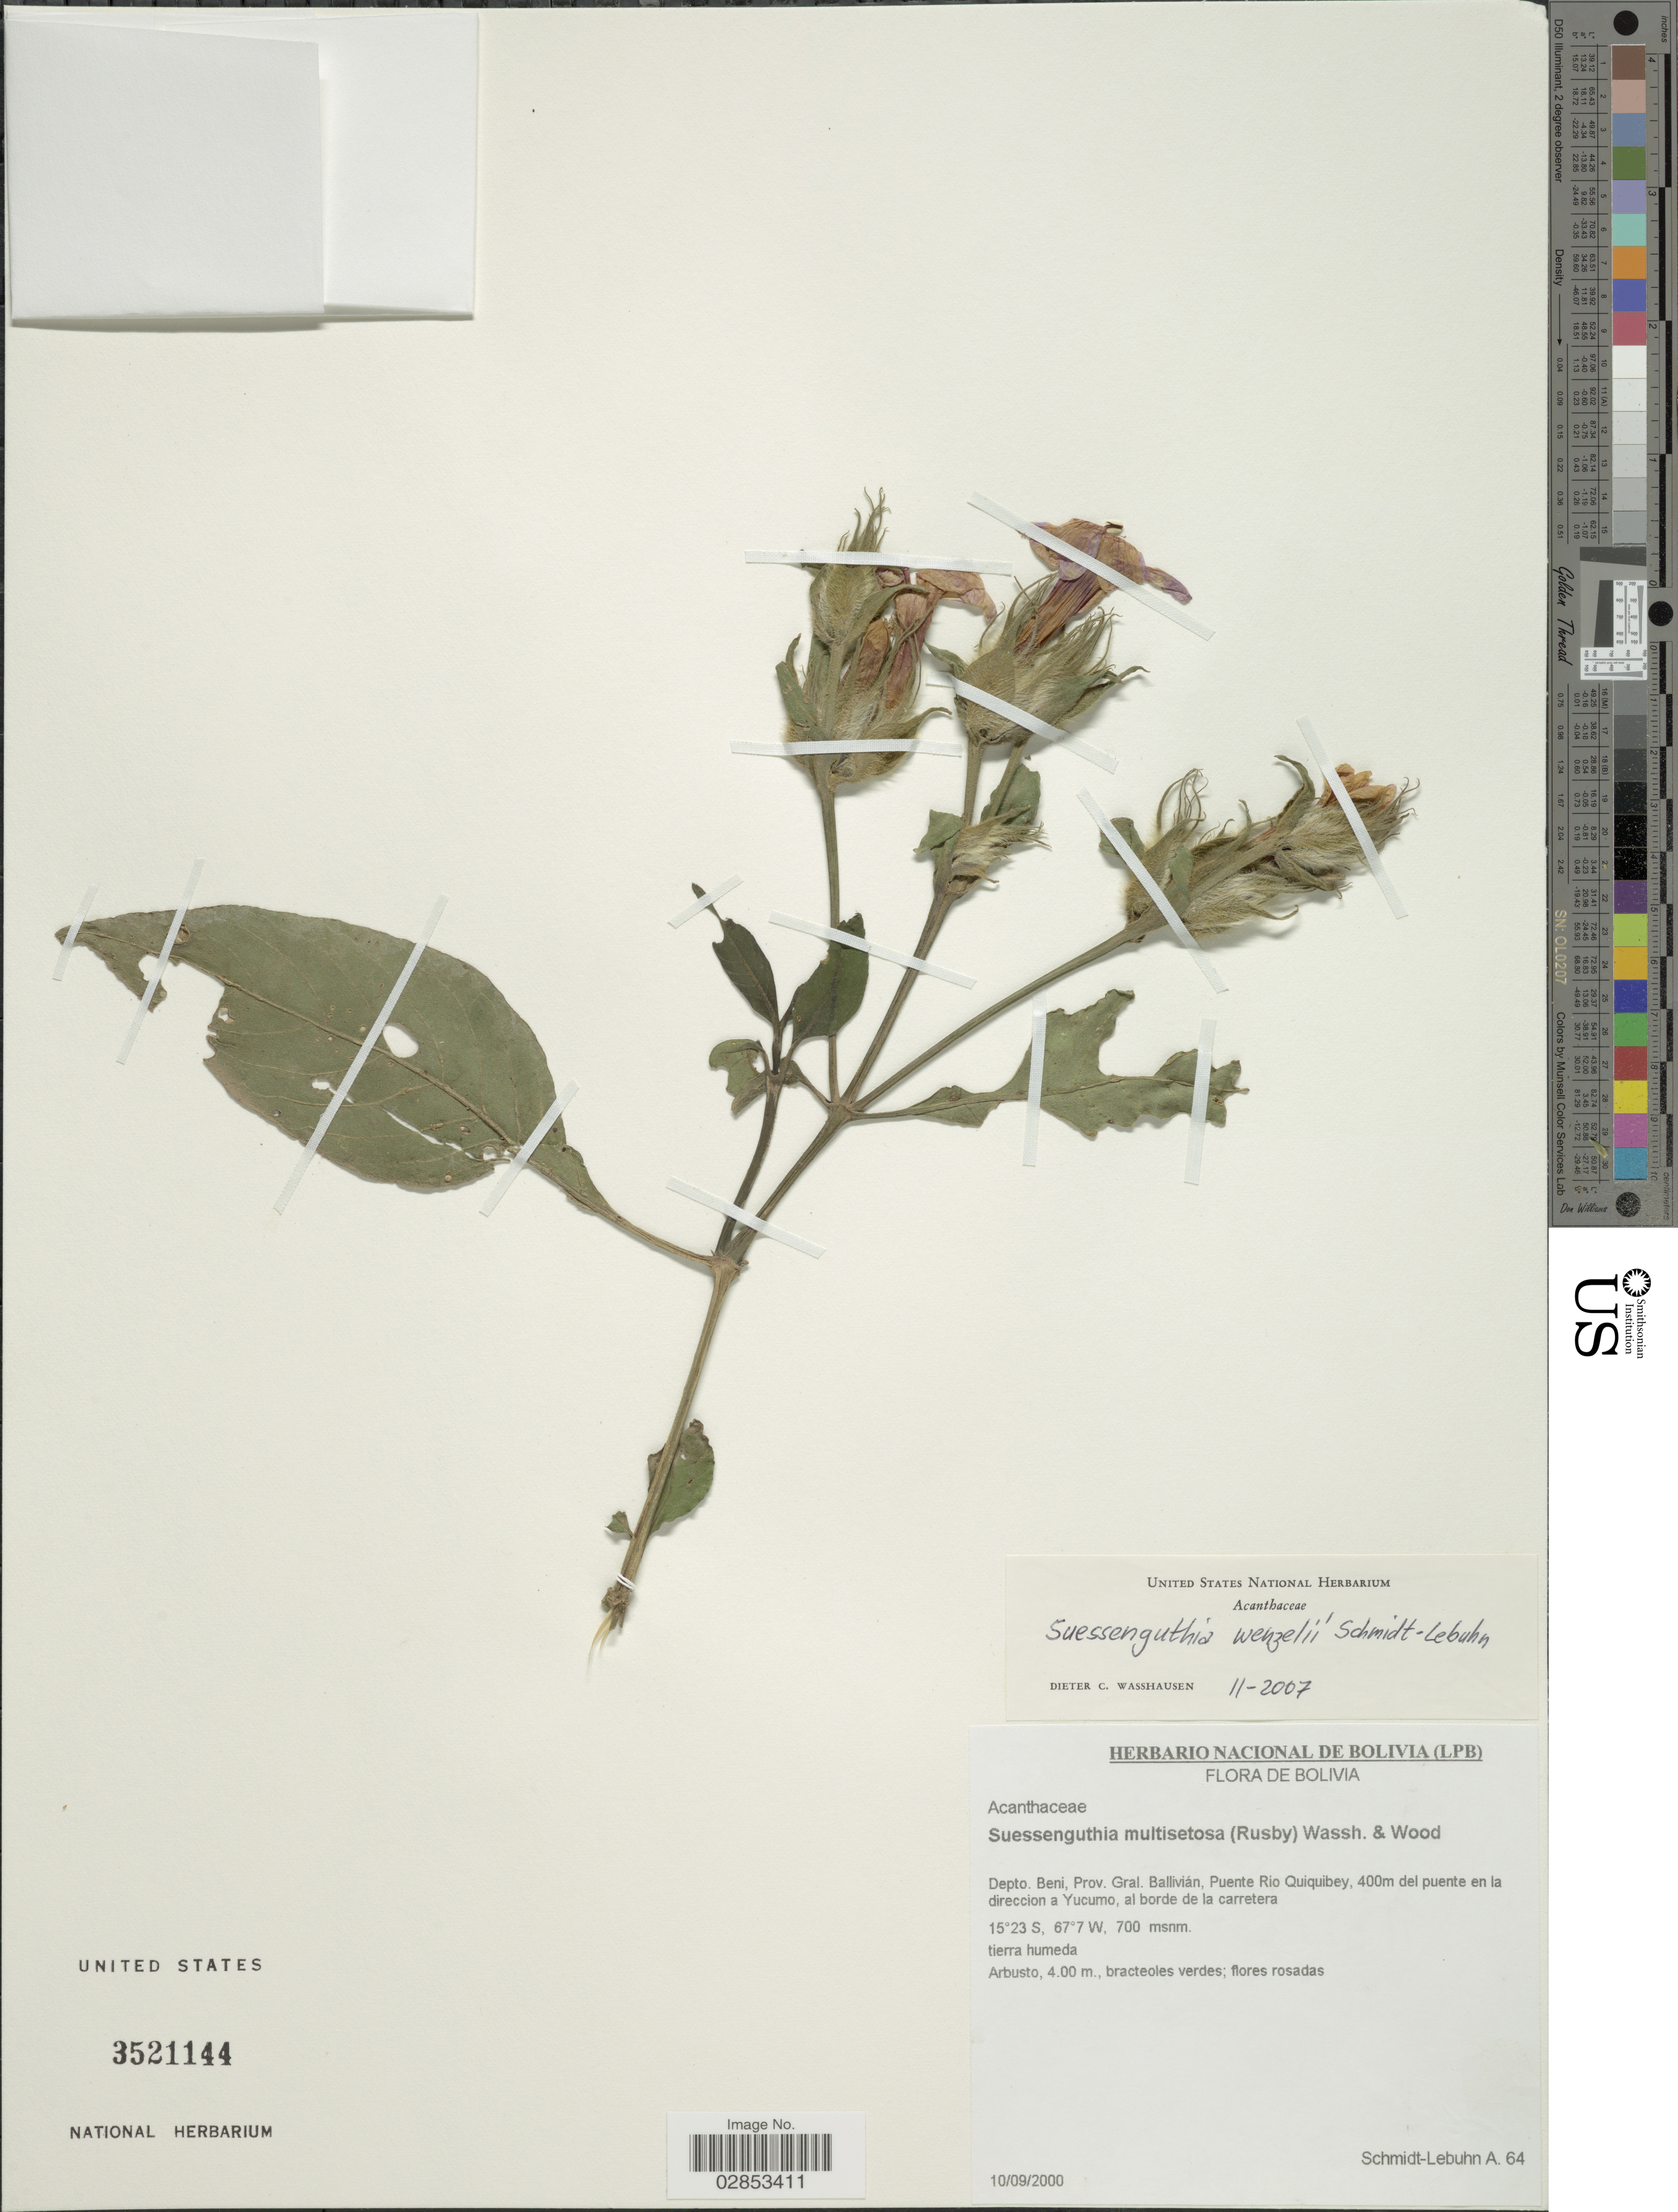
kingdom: Plantae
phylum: Tracheophyta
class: Magnoliopsida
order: Lamiales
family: Acanthaceae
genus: Suessenguthia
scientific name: Suessenguthia wenzelii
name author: Schmidt-Leb.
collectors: A. Schmidt-Lebuhn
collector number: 64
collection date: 2000-09-10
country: Bolivia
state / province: Beni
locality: Depto. Beni, Prov. Gral. Ballivián, Puente Rio Quiquiby, 400m del puente en la direccion a Yucumo, al borde de la carretera.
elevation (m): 700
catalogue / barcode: US 3521144